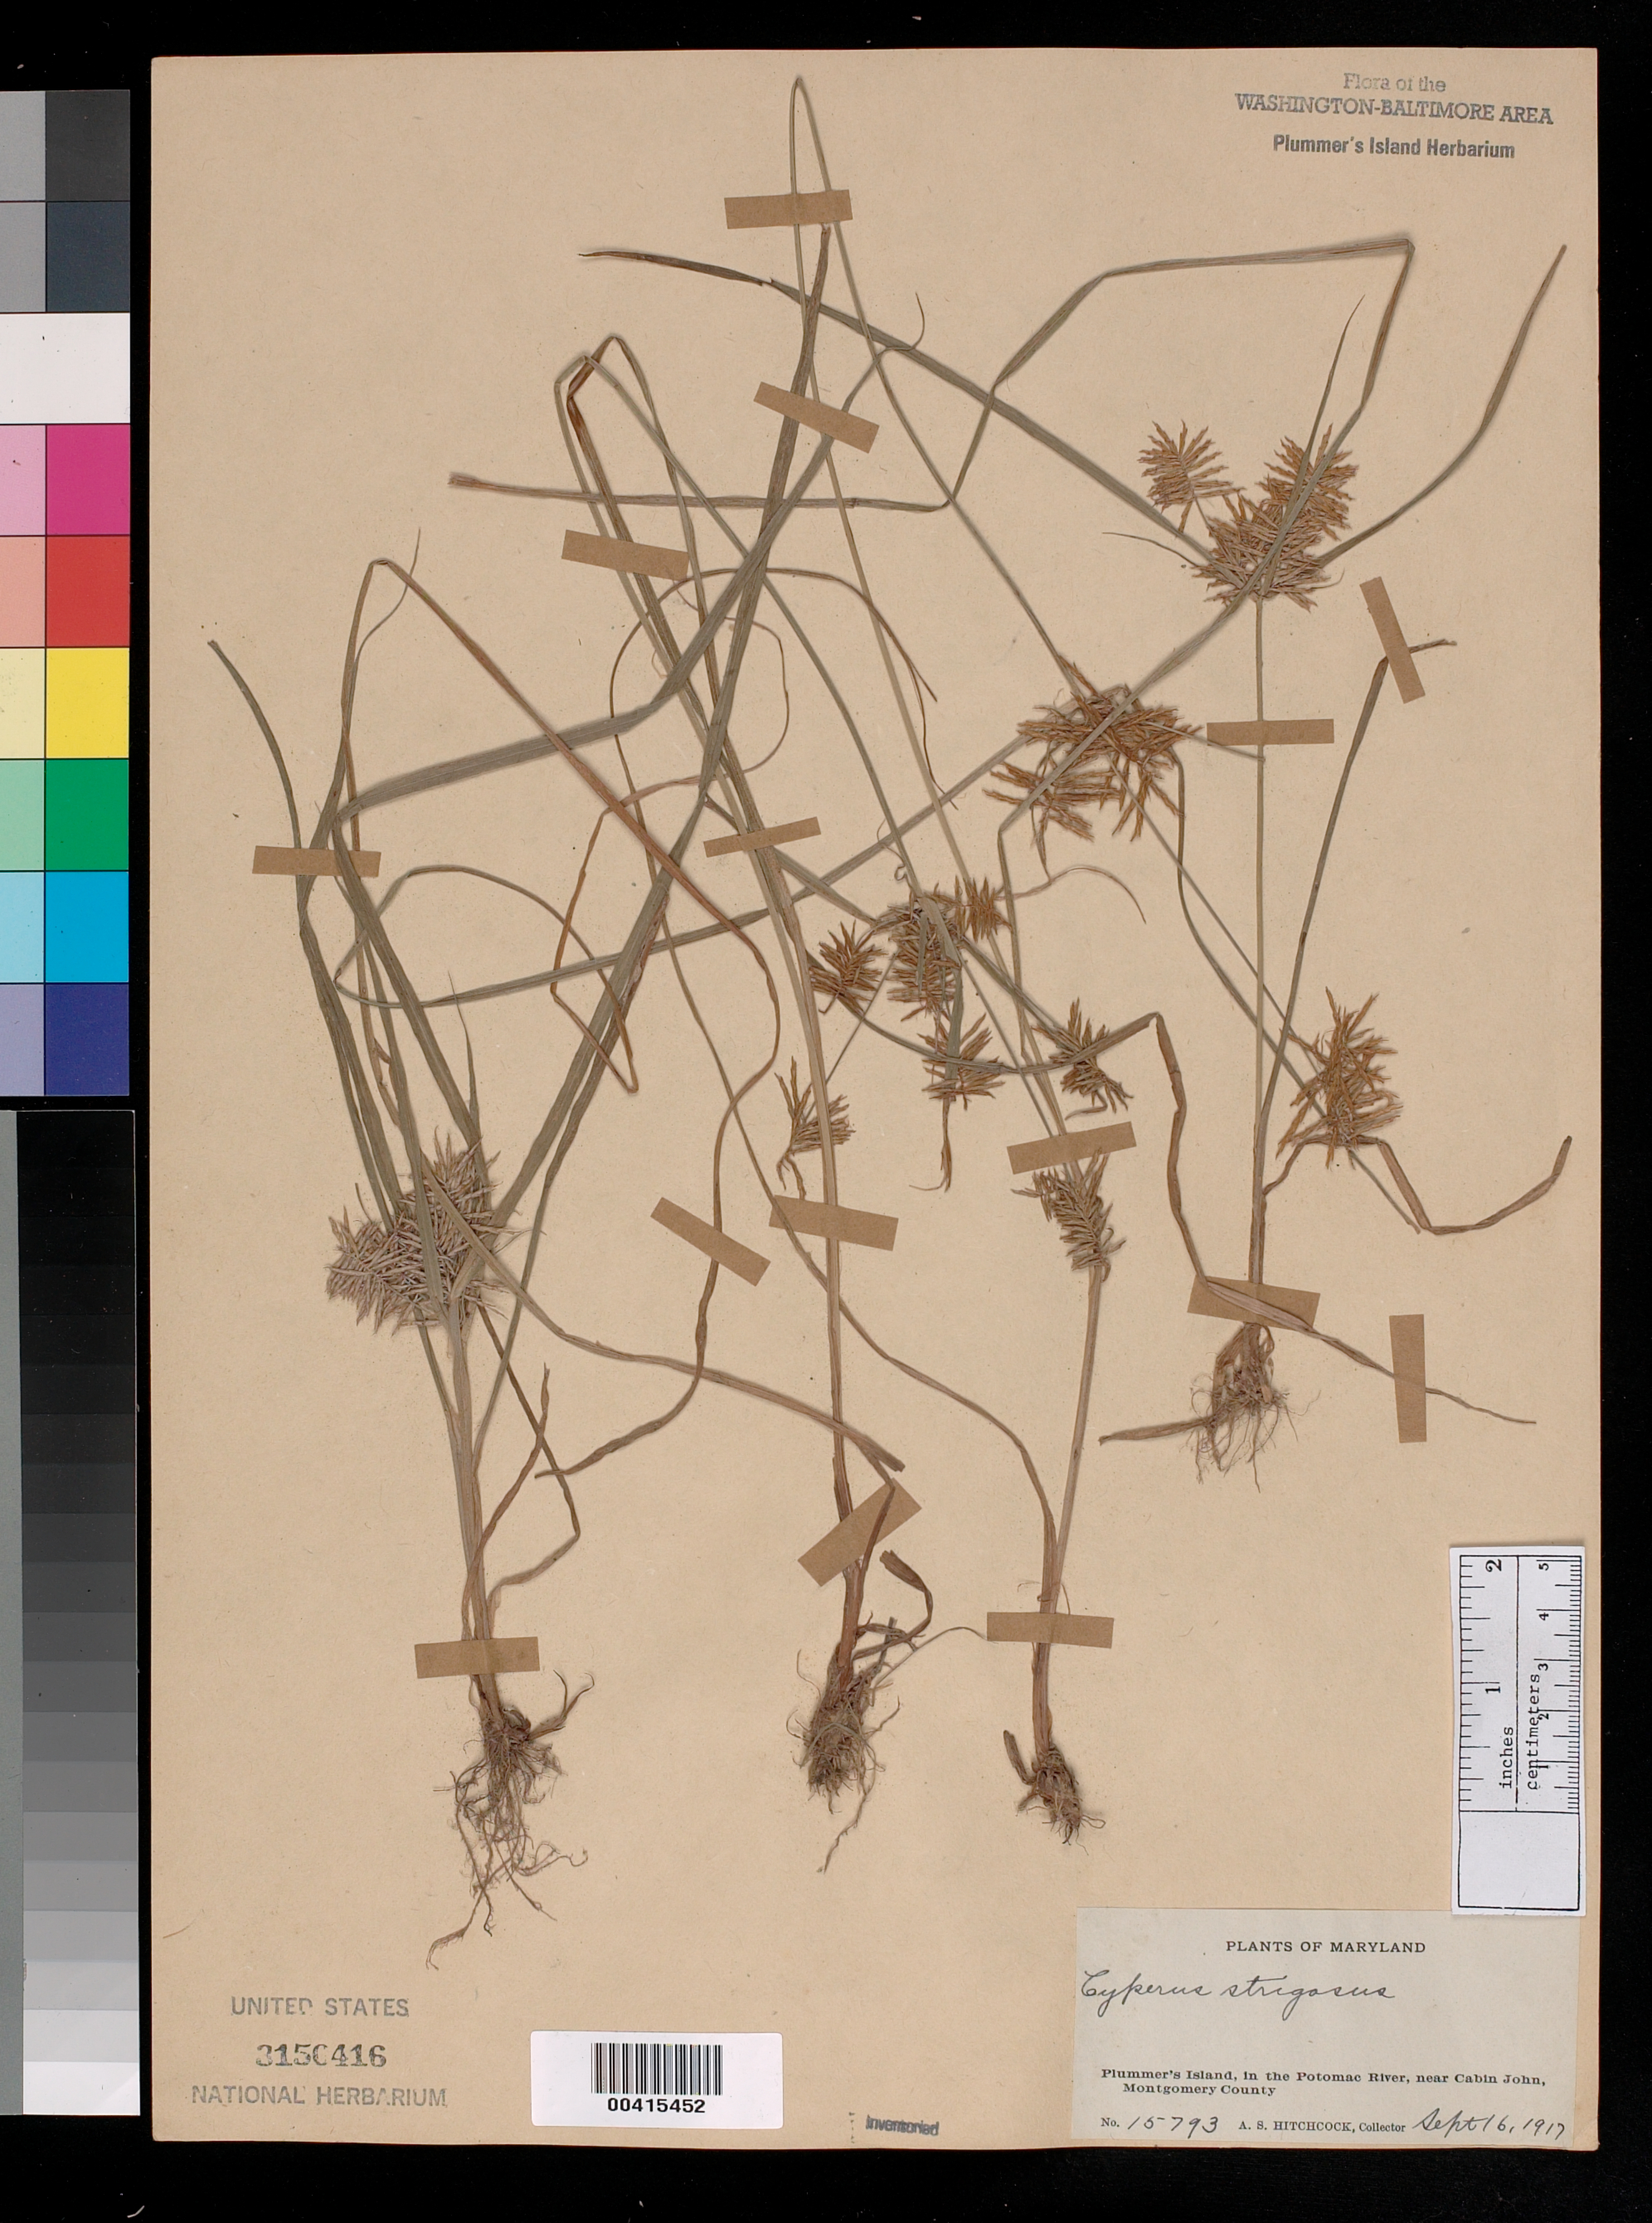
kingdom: Plantae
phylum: Tracheophyta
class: Liliopsida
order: Poales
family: Cyperaceae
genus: Cyperus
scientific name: Cyperus strigosus L.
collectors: A. S. Hitchcock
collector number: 15793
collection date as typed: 16 Sep 1917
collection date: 1917-09-16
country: United States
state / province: Maryland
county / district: Montgomery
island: Plummers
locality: Plummer's Island C. & O. Canal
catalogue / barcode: US 3150416